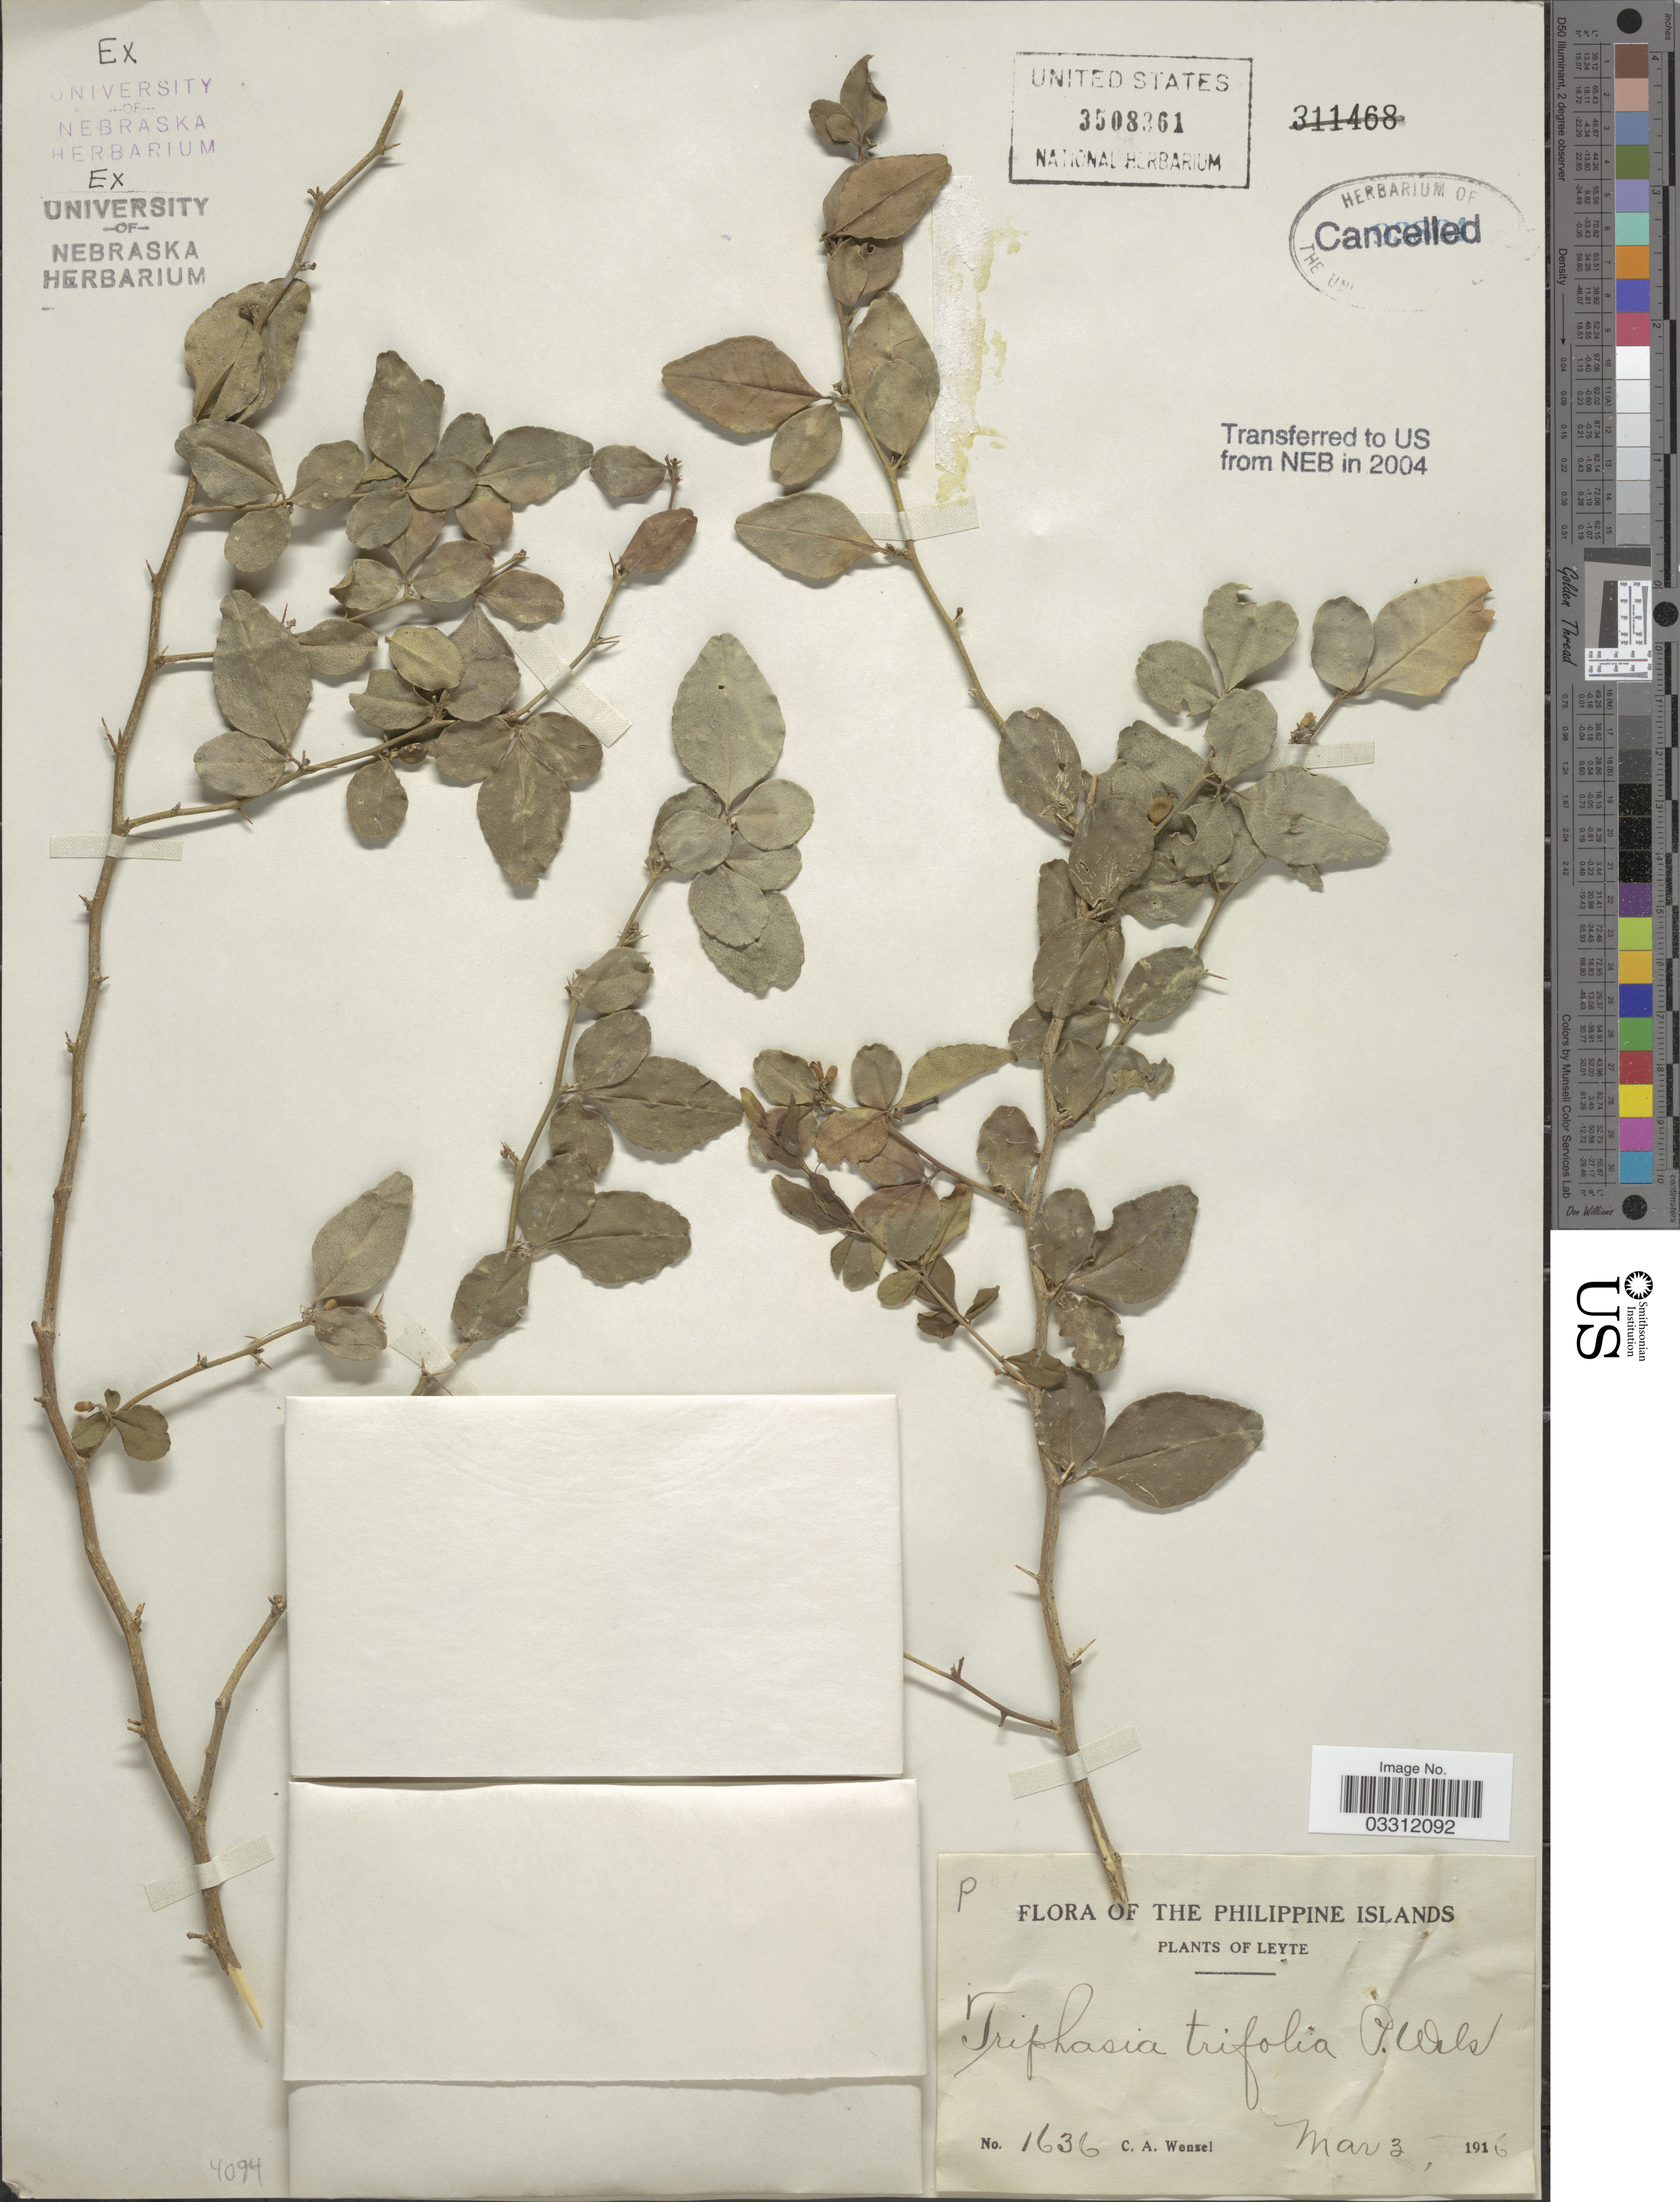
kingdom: Plantae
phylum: Tracheophyta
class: Magnoliopsida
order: Sapindales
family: Rutaceae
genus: Triphasia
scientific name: Triphasia trifolia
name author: (Burm. f.) P. Wilson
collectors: C. Wenzel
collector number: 1636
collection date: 1916-03-03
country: Philippines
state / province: Eastern Visayas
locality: The Philippine Islands, Leyte.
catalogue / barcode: US 3508361